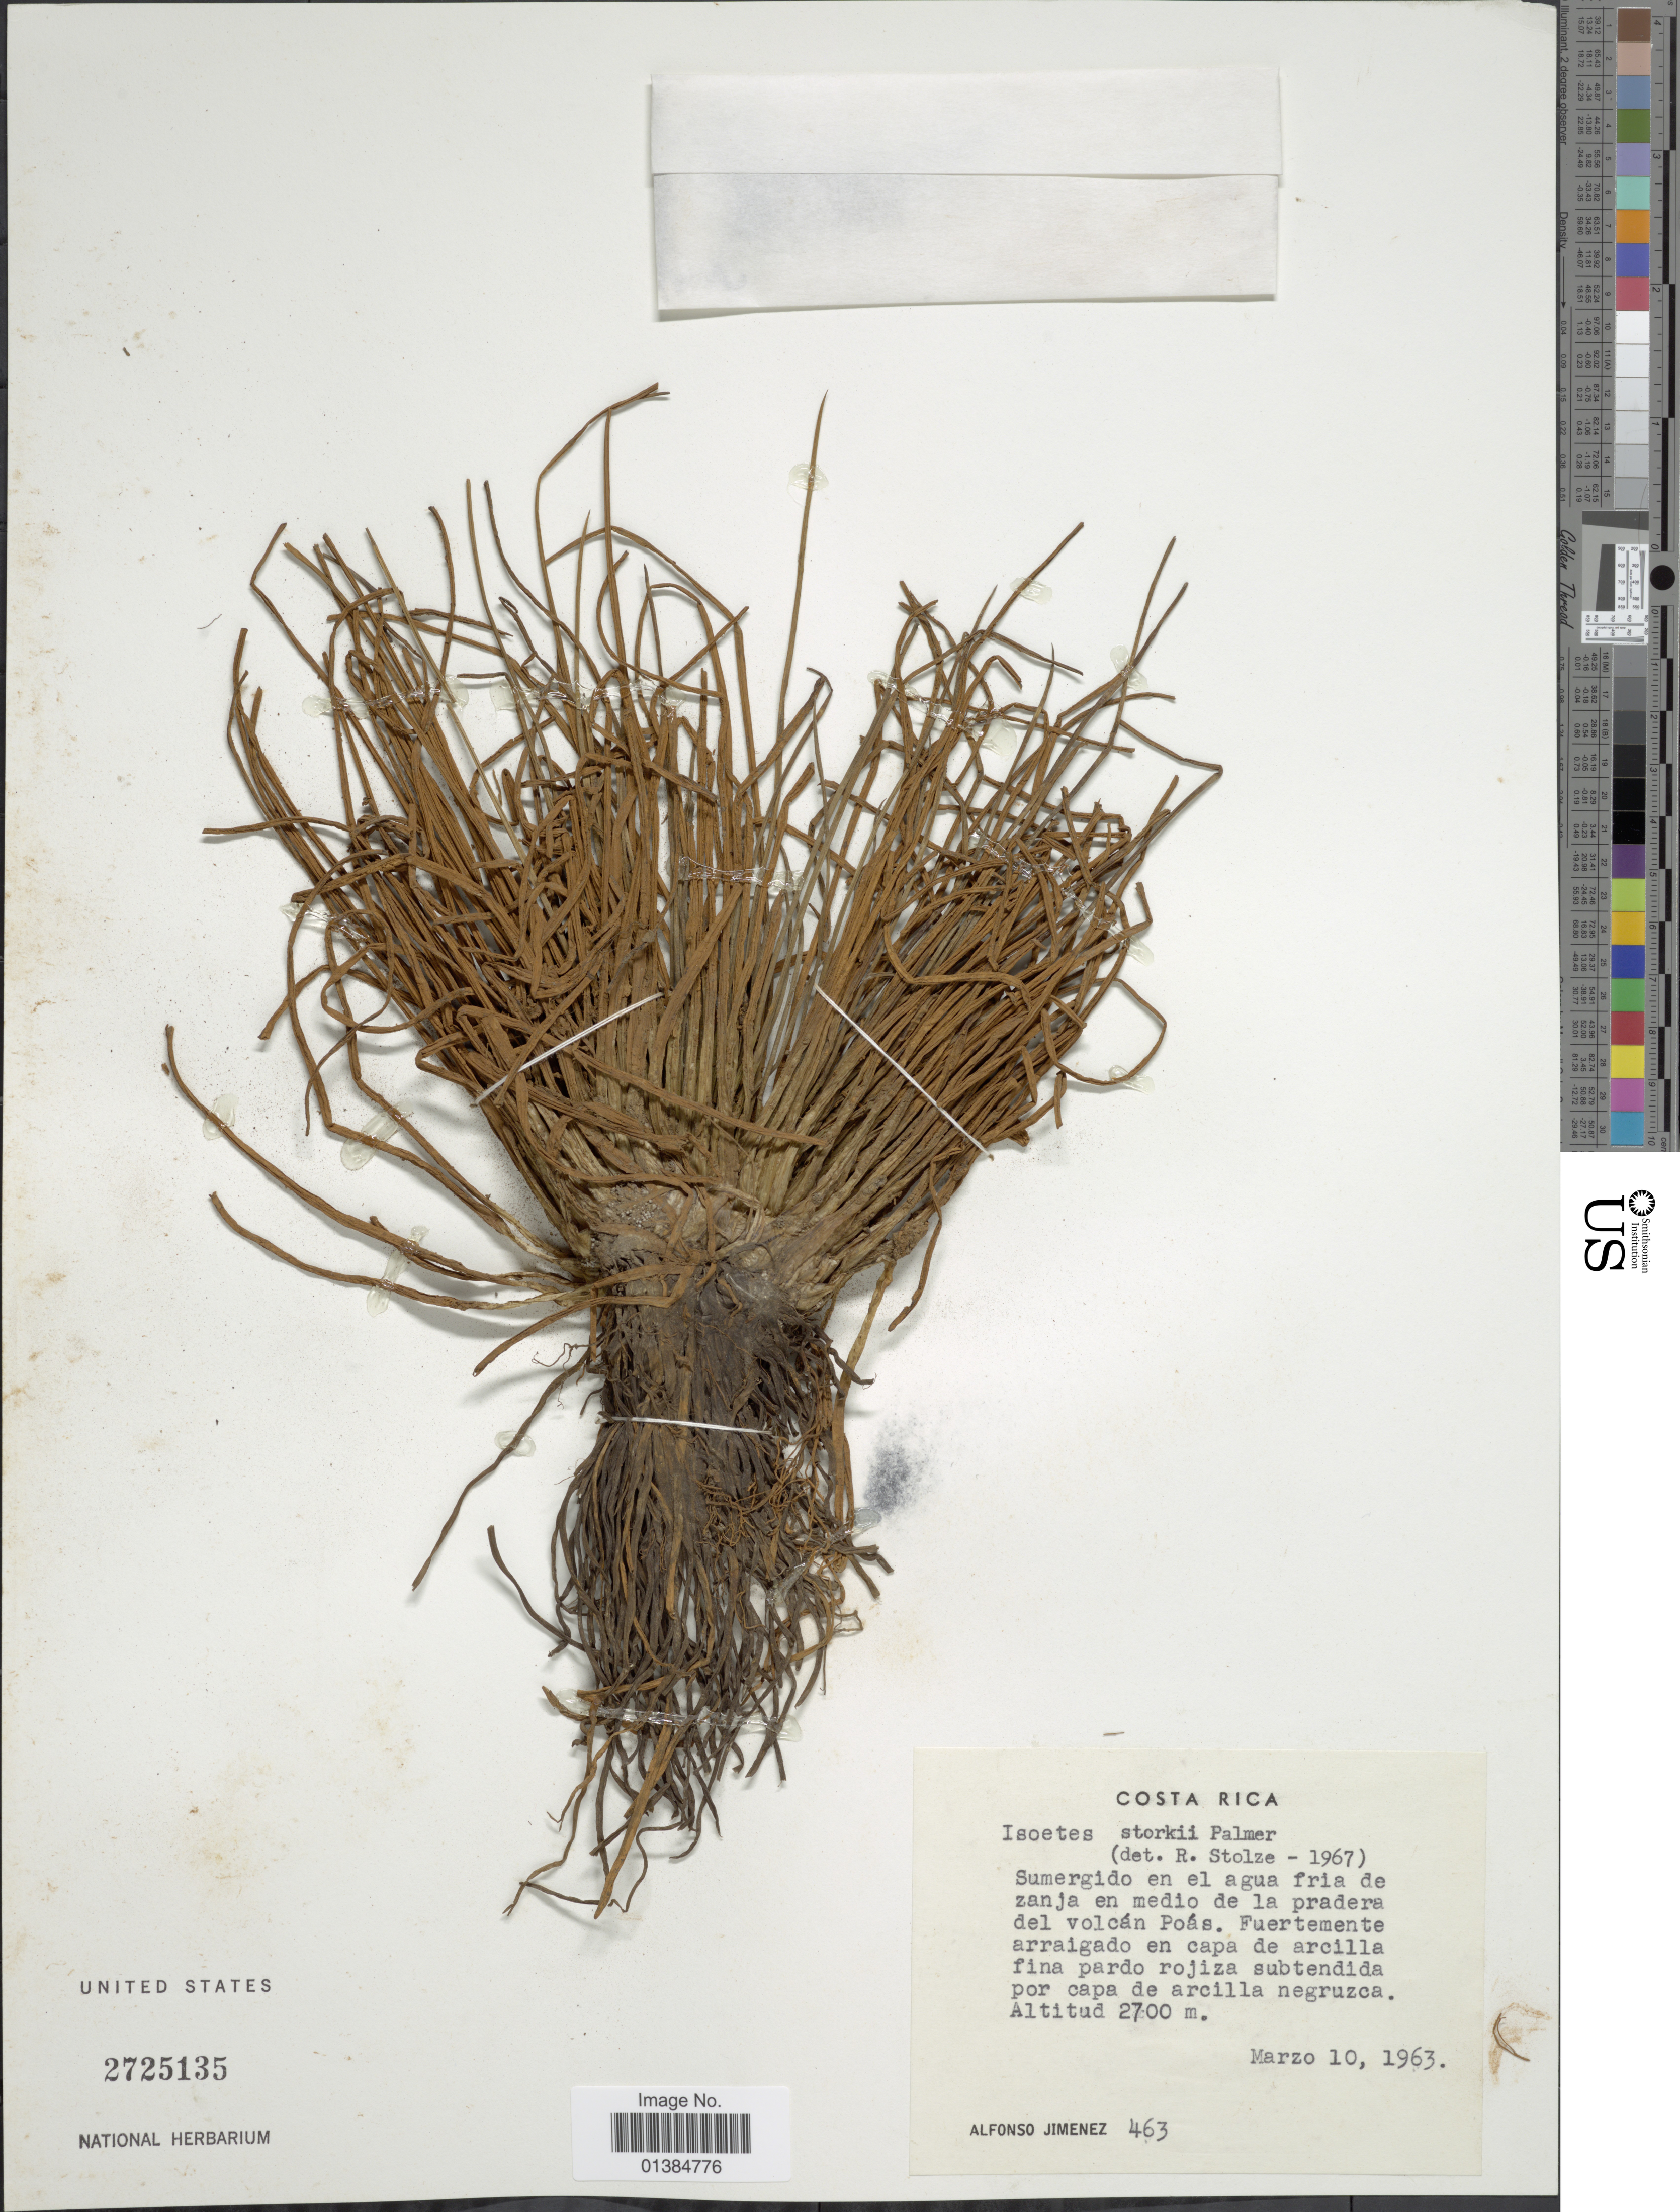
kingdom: Plantae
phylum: Tracheophyta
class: Lycopodiopsida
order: Isoetales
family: Isoetaceae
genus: Isoetes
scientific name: Isoetes storkii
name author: T.C. Palmer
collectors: A. Jimenez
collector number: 463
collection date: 1963-03-10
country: Costa Rica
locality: Sumergido en el agua fria de zanja en medio de la pradera del volcán Poás.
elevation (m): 2700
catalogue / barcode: US 2725135